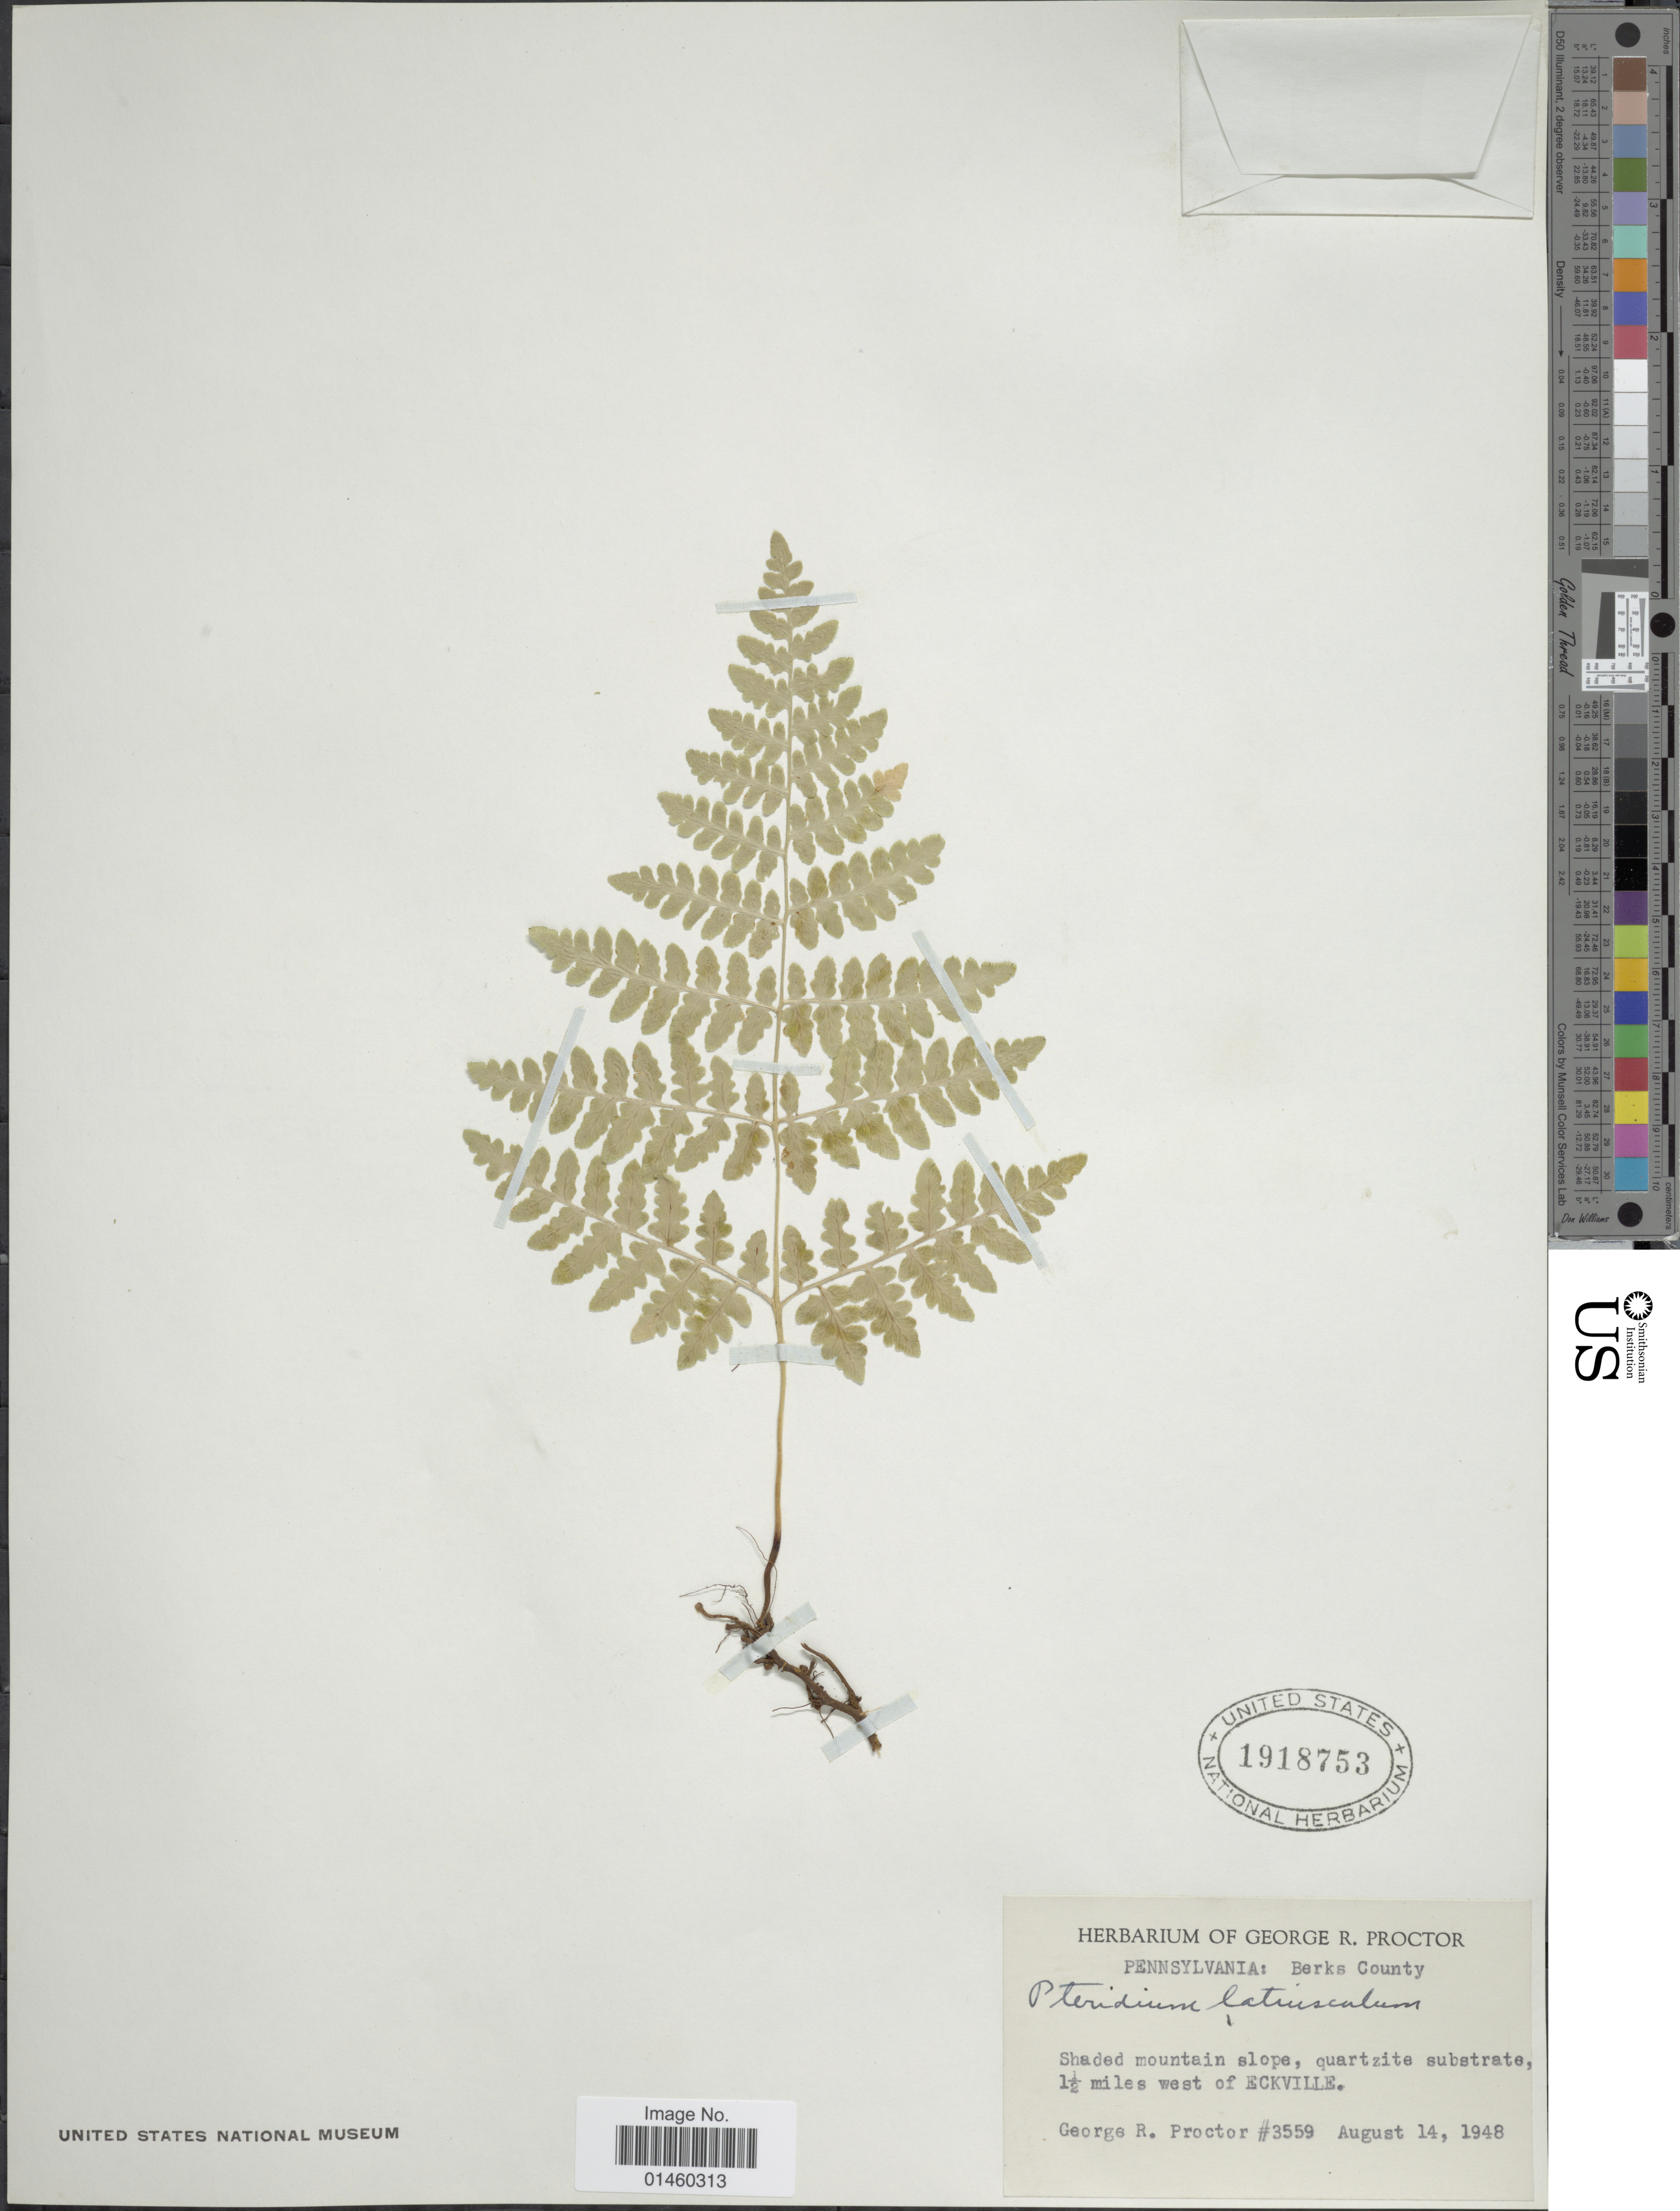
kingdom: Plantae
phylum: Tracheophyta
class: Polypodiopsida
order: Polypodiales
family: Dennstaedtiaceae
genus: Pteridium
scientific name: Pteridium aquilinum var. latiusculum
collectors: G. R. Proctor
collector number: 3559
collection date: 1948-08-14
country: United States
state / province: Pennsylvania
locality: Berks County. 1½ miles west of Eckville.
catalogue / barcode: US 1918753